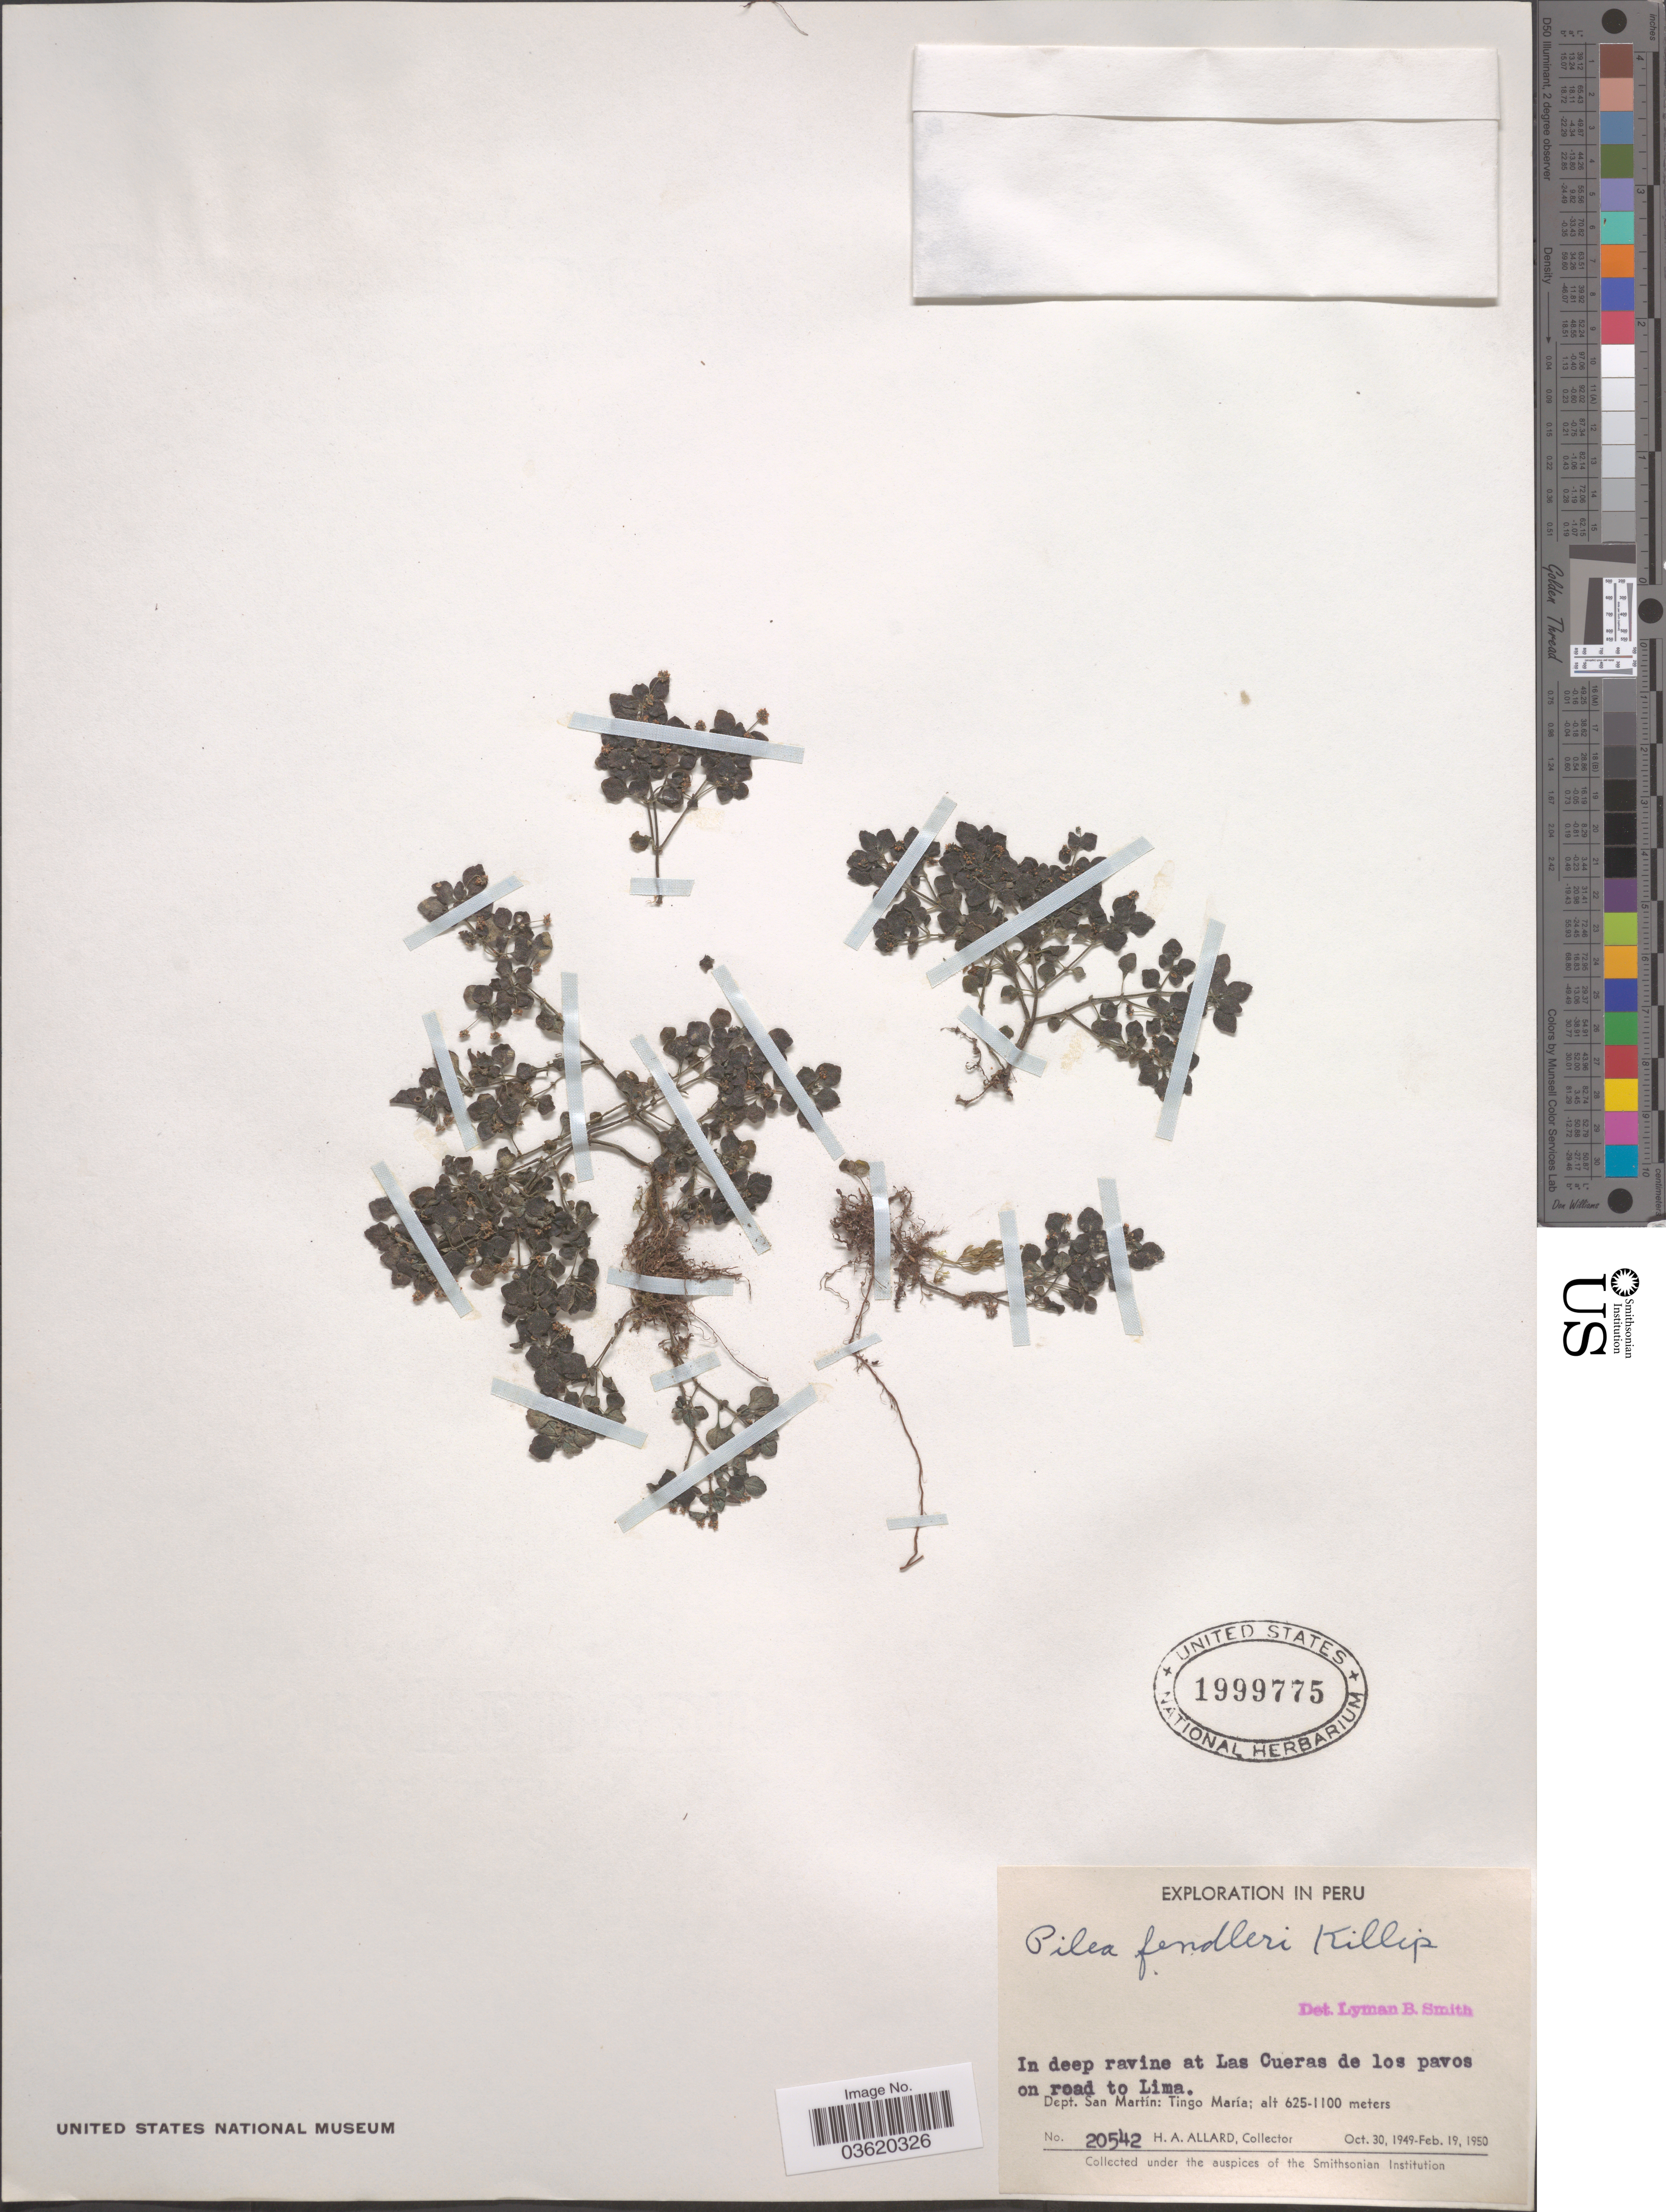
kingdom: Plantae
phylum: Tracheophyta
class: Magnoliopsida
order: Rosales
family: Urticaceae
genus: Pilea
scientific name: Pilea fendleri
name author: Killip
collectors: H. A. Allard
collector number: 20542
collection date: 1949-10-30/1950-02-19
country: Peru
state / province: San Martín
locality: In deep ravine at Las Cueras de los pavos on road to Lima. Dept. San Martín: Tingo María.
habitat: in deep ravine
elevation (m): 625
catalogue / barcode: US 1999775